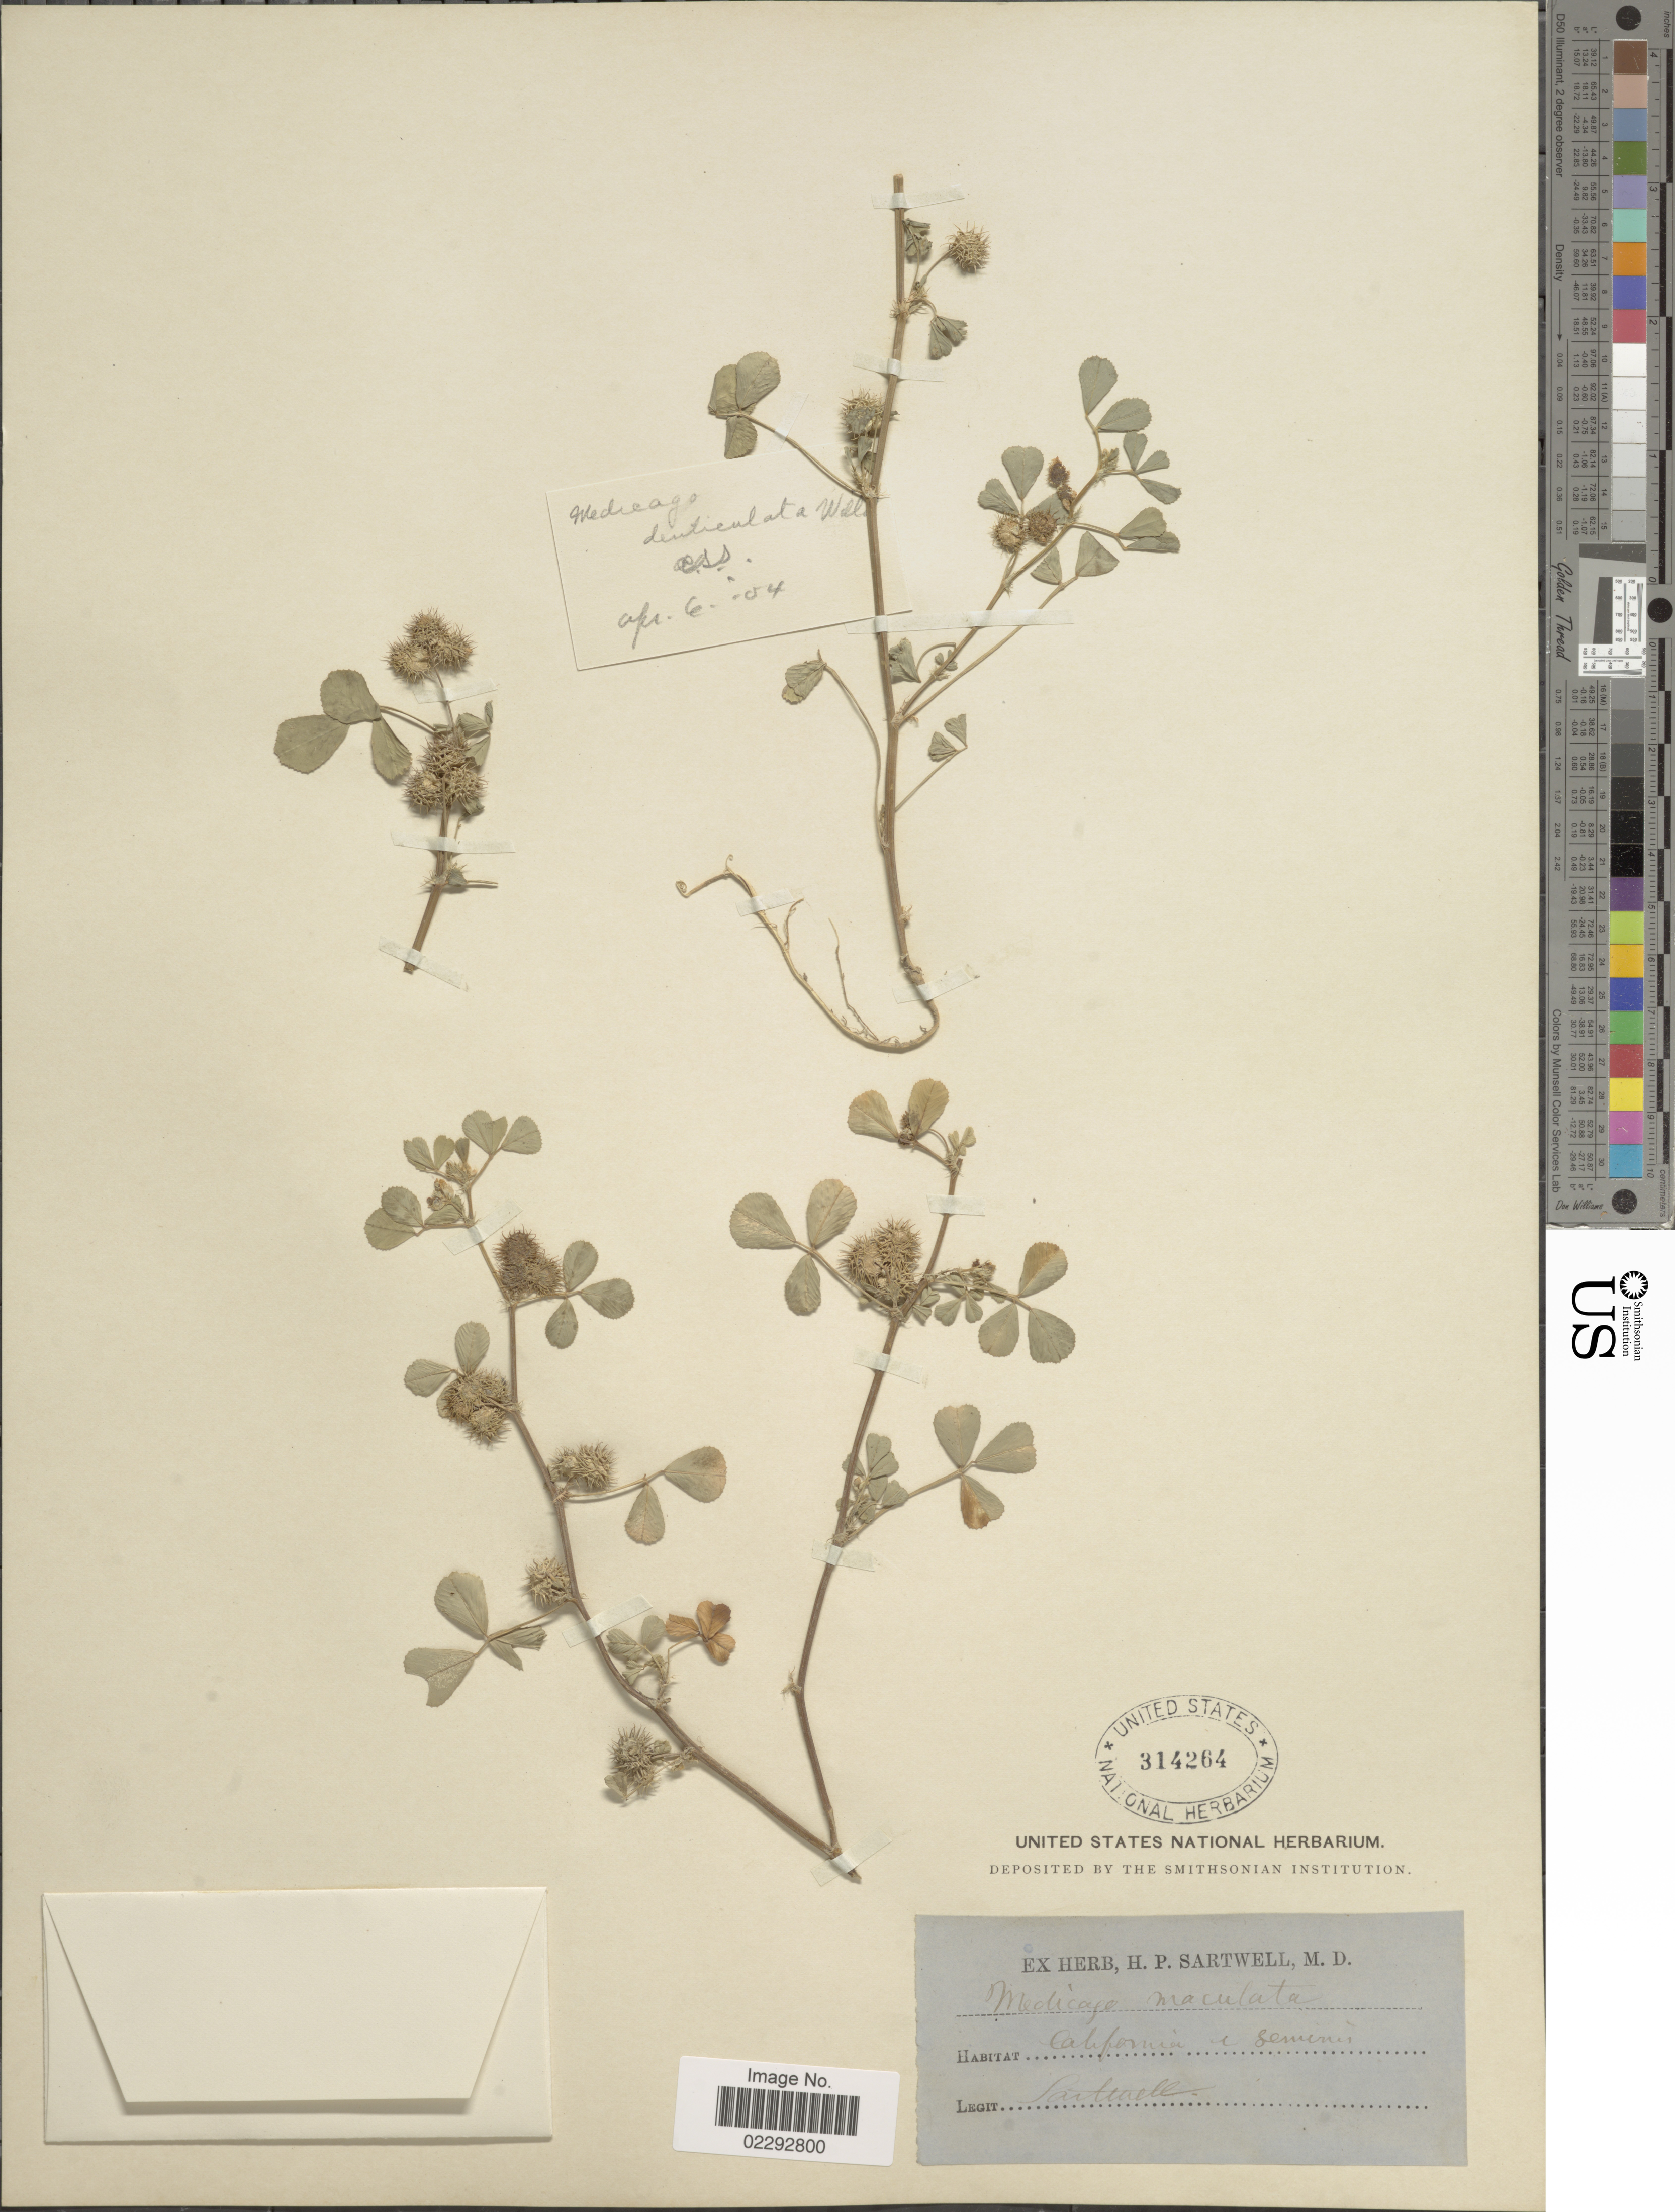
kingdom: Plantae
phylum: Tracheophyta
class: Magnoliopsida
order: Fabales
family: Fabaceae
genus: Medicago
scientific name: Medicago hispida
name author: Gaertn.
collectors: H. P. Sartwell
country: United States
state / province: California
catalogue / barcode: US 314264